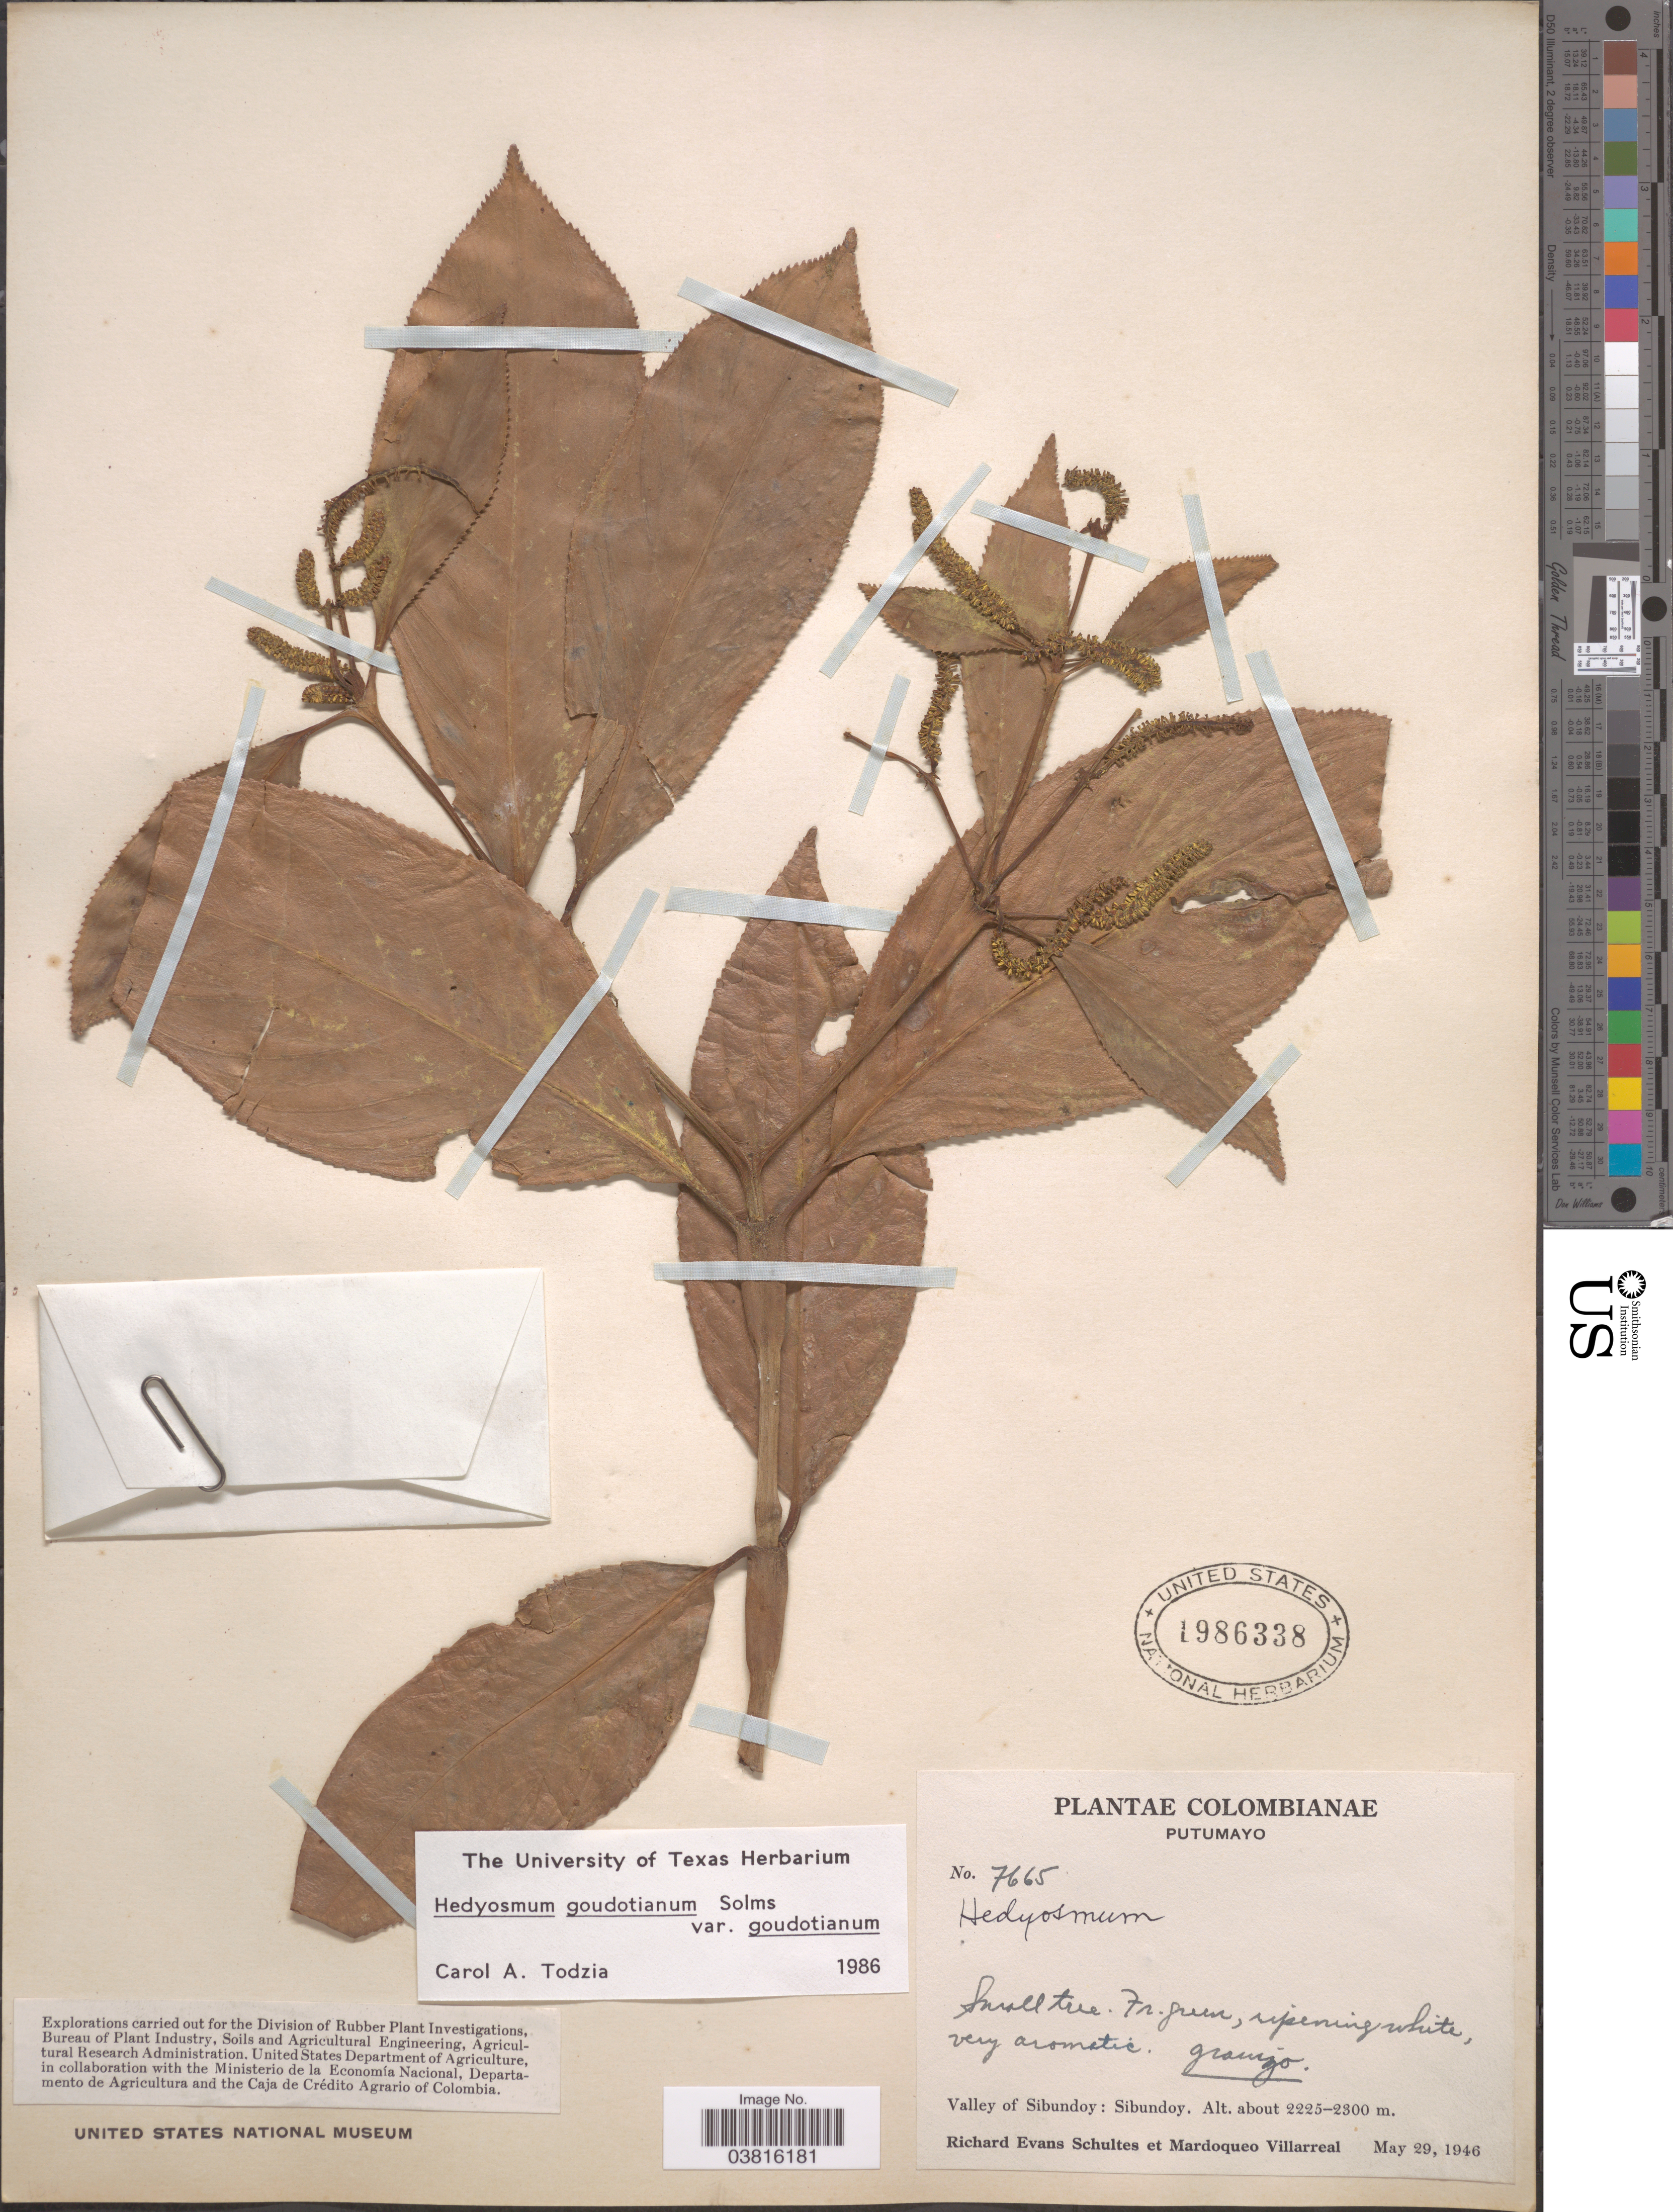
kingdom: Plantae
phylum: Tracheophyta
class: Magnoliopsida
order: Chloranthales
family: Chloranthaceae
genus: Hedyosmum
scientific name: Hedyosmum goudotianum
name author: Solms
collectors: R. E. Schultes & M. Villarreal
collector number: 7665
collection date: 1946-05-29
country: Colombia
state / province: Putumayo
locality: Valley of Sibundoy: Sibundoy.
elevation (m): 2225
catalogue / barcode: US 1986338